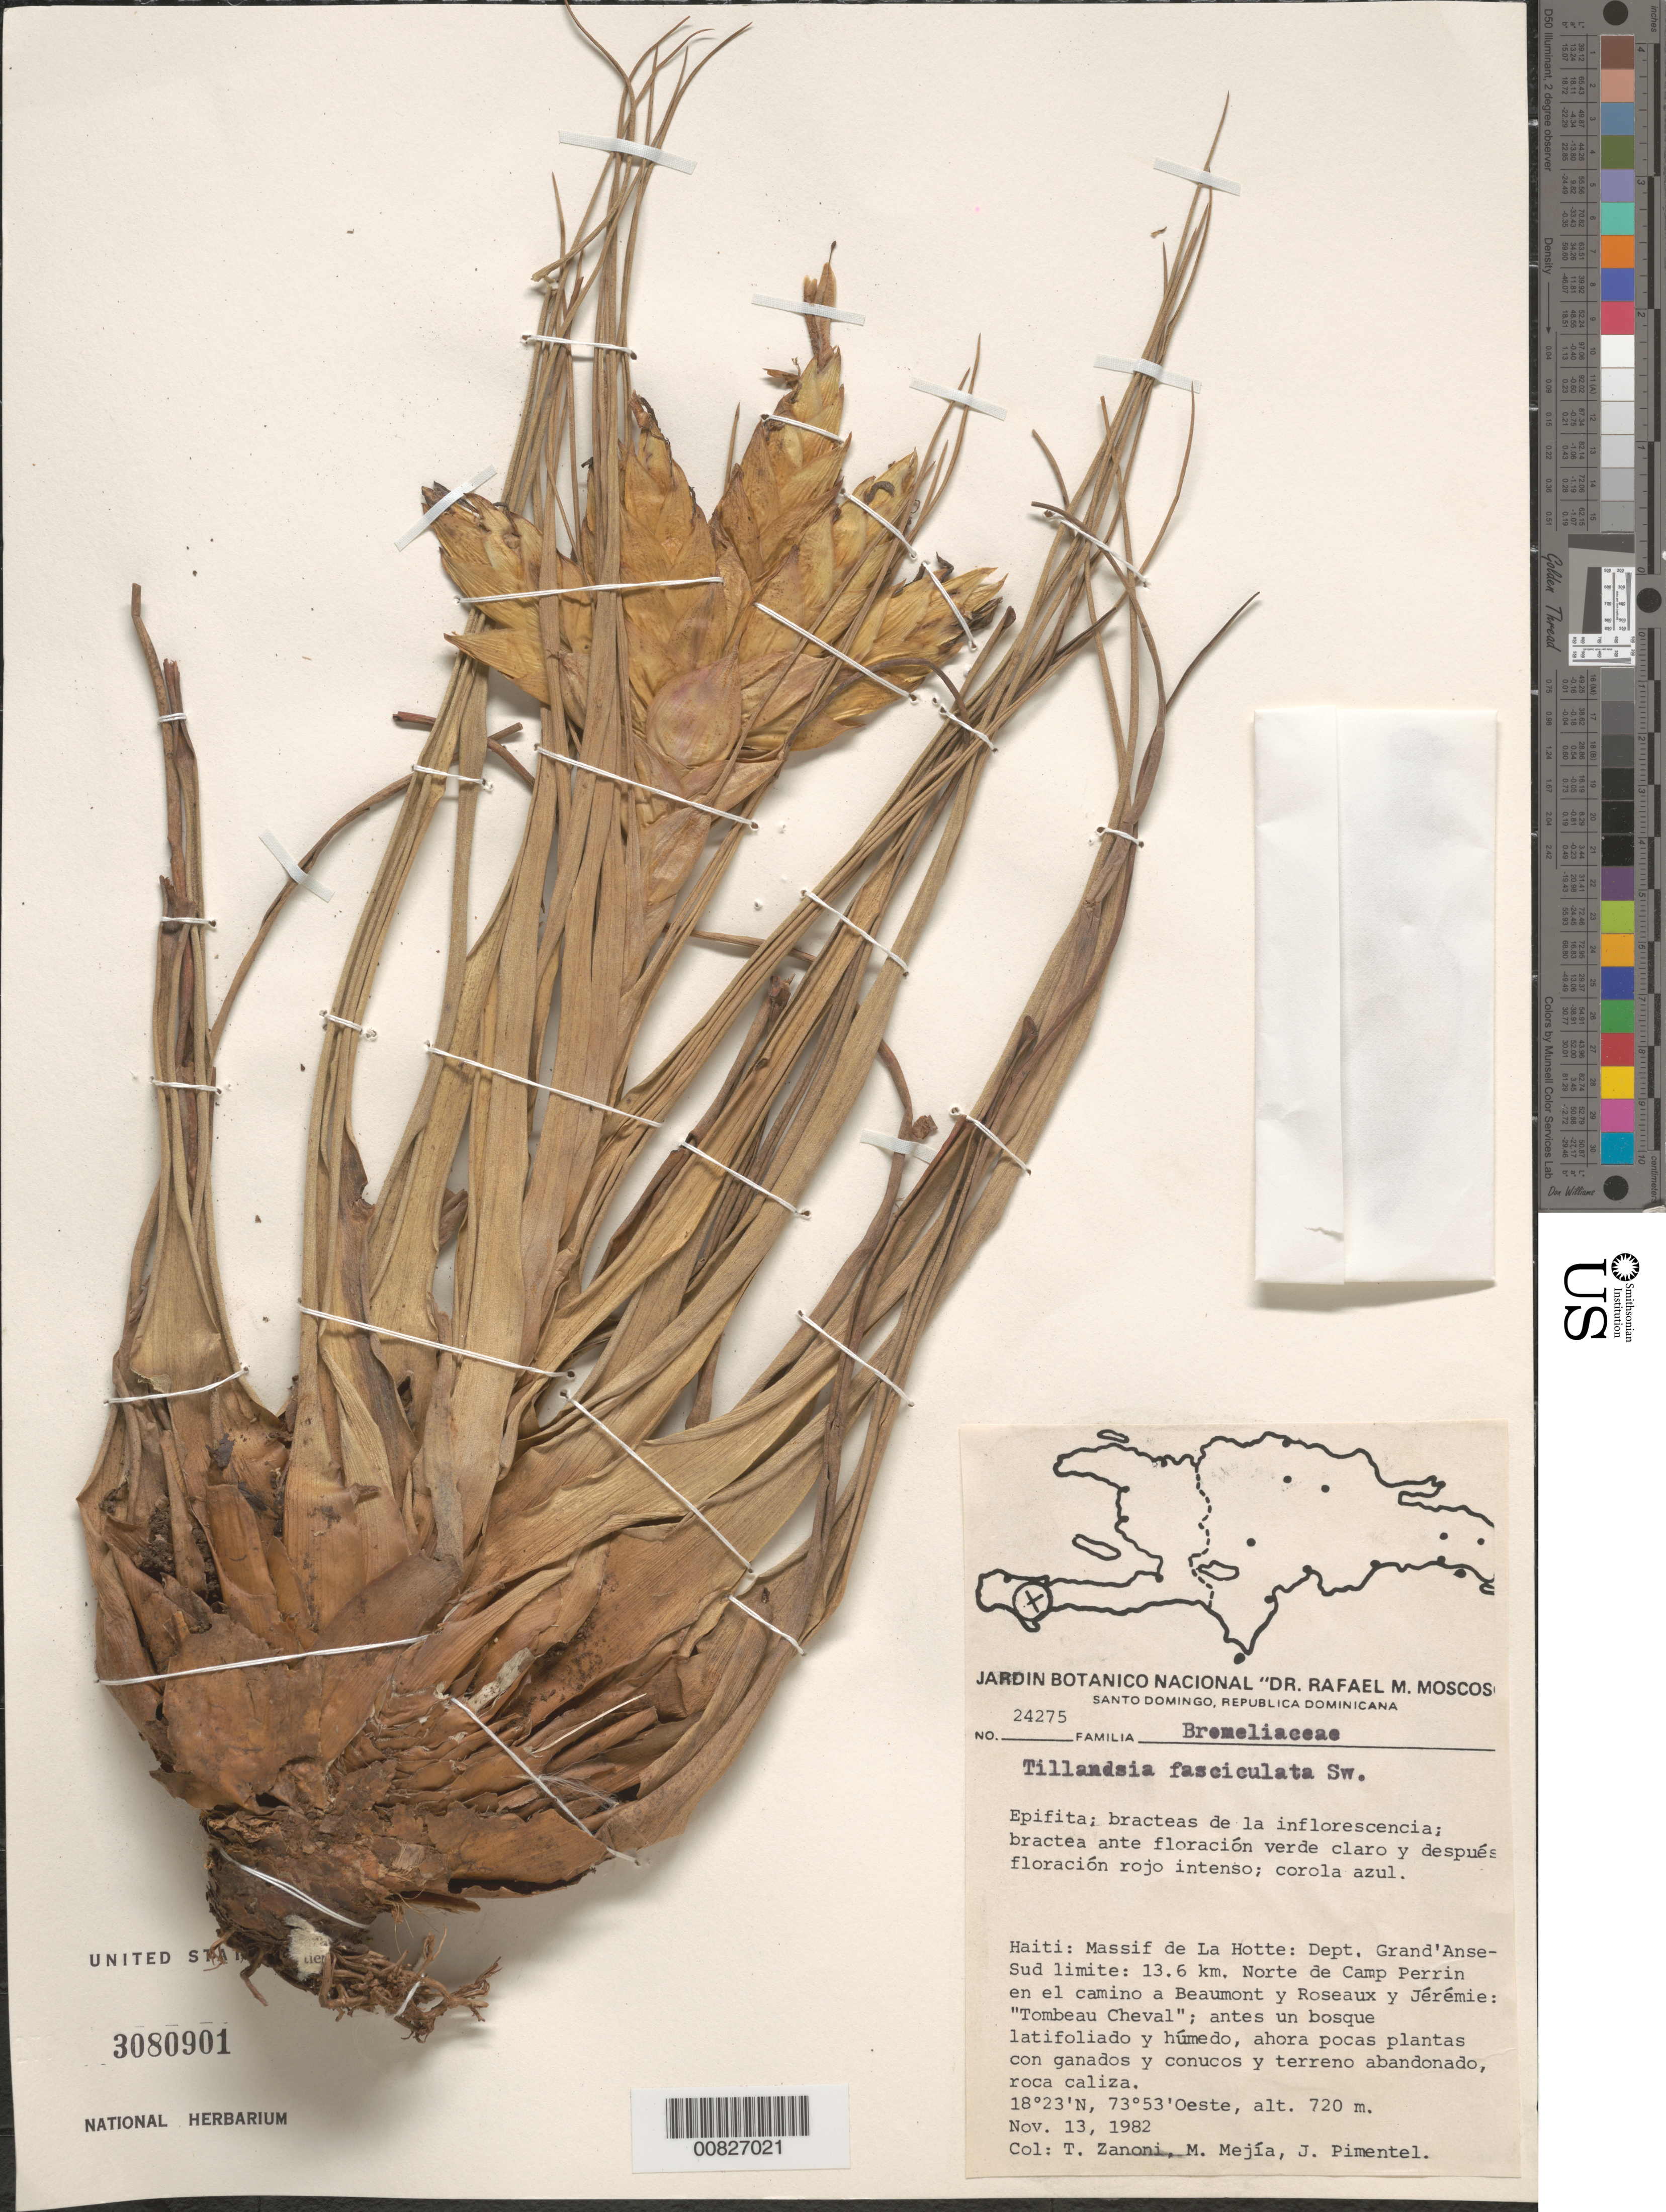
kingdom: Plantae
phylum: Tracheophyta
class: Liliopsida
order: Poales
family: Bromeliaceae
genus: Tillandsia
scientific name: Tillandsia fasciculata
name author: Sw.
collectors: T. A. Zanoni, M. Mejia & J. Pimentel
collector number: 24275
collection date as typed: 13 Nov 1982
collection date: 1982-11-13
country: Haiti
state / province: Grand'Anse / Sud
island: Hispaniola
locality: Massif de La hotte: Dept. Grand'Anse-Sud limite: 13.6 km. Norte de Camp Perrin en el camino a Beaumont y Roseaux y Jérémie: "Tombeau Cheval".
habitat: Antes un bosque latifoliado y húmedo, ahora pocas plantas con ganados y conucos y terreno abandonado, roca caliza.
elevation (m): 720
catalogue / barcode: US 3080901